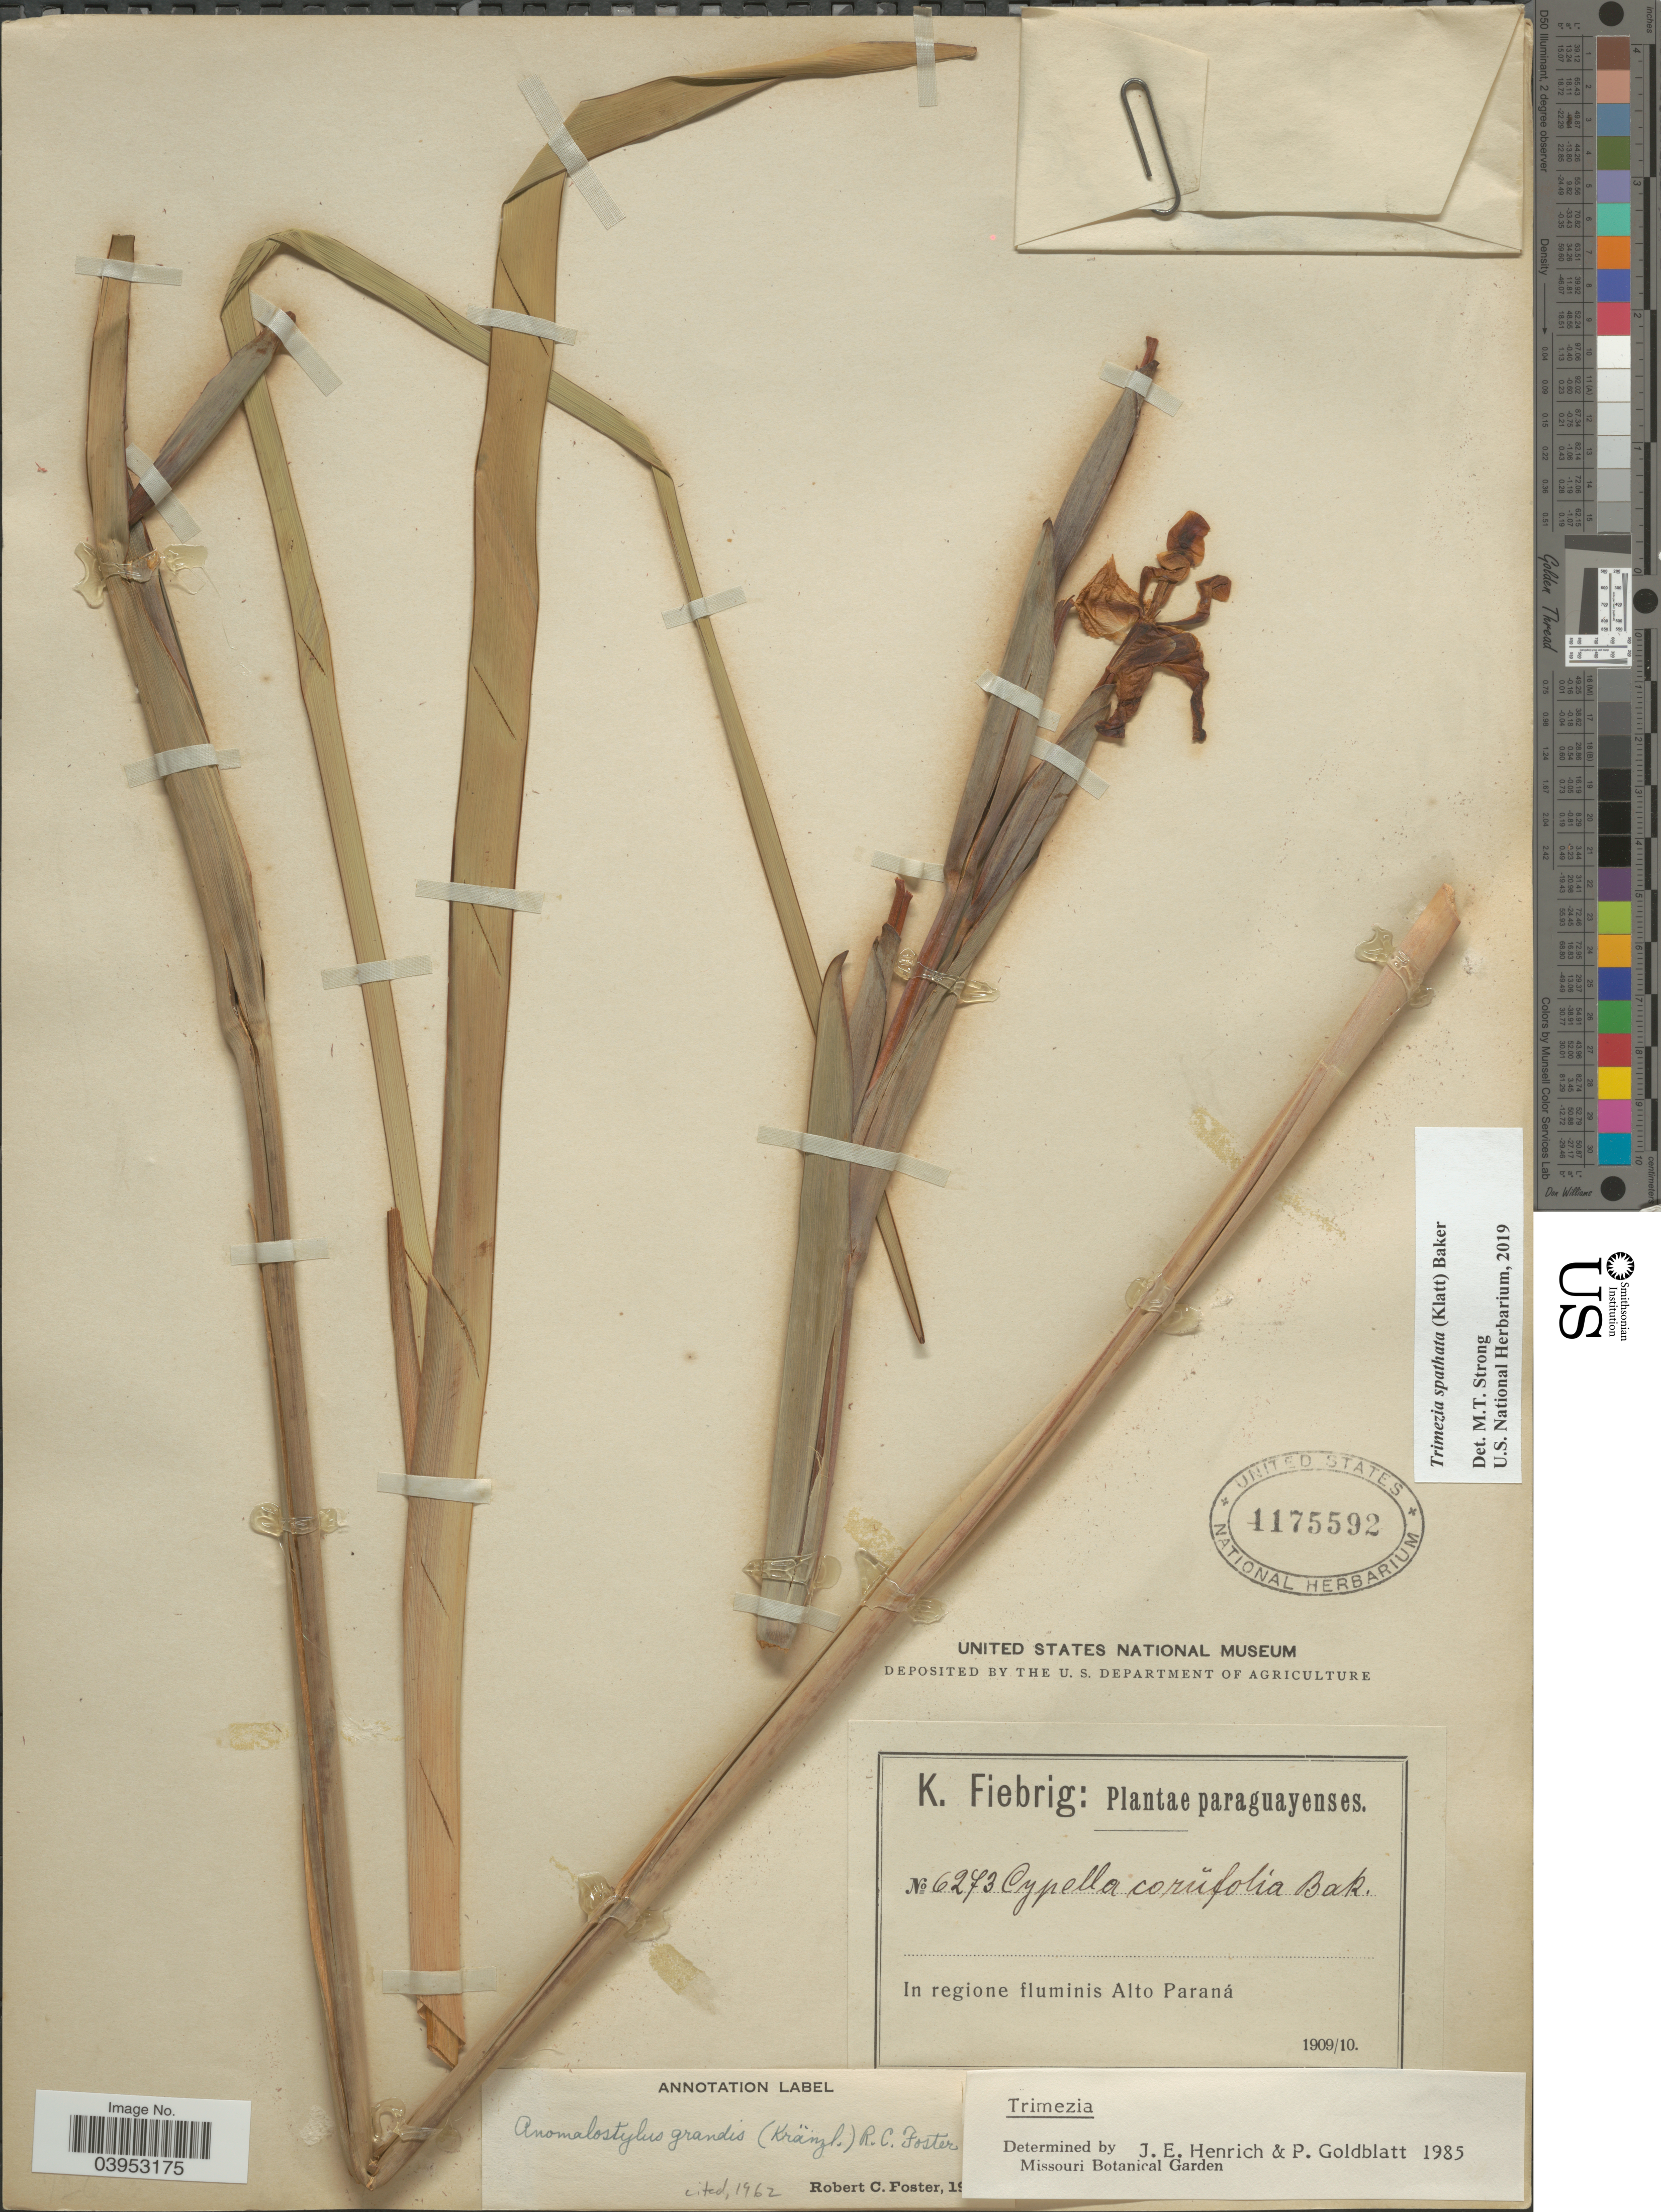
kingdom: Plantae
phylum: Tracheophyta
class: Liliopsida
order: Asparagales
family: Iridaceae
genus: Trimezia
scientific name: Trimezia spathata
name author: (Klatt) Baker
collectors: K. Fiebrig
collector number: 6273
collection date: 1909/1910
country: Paraguay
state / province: Alto Parana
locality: In regione fluminis Alto Paraná.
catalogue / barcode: US 4175592